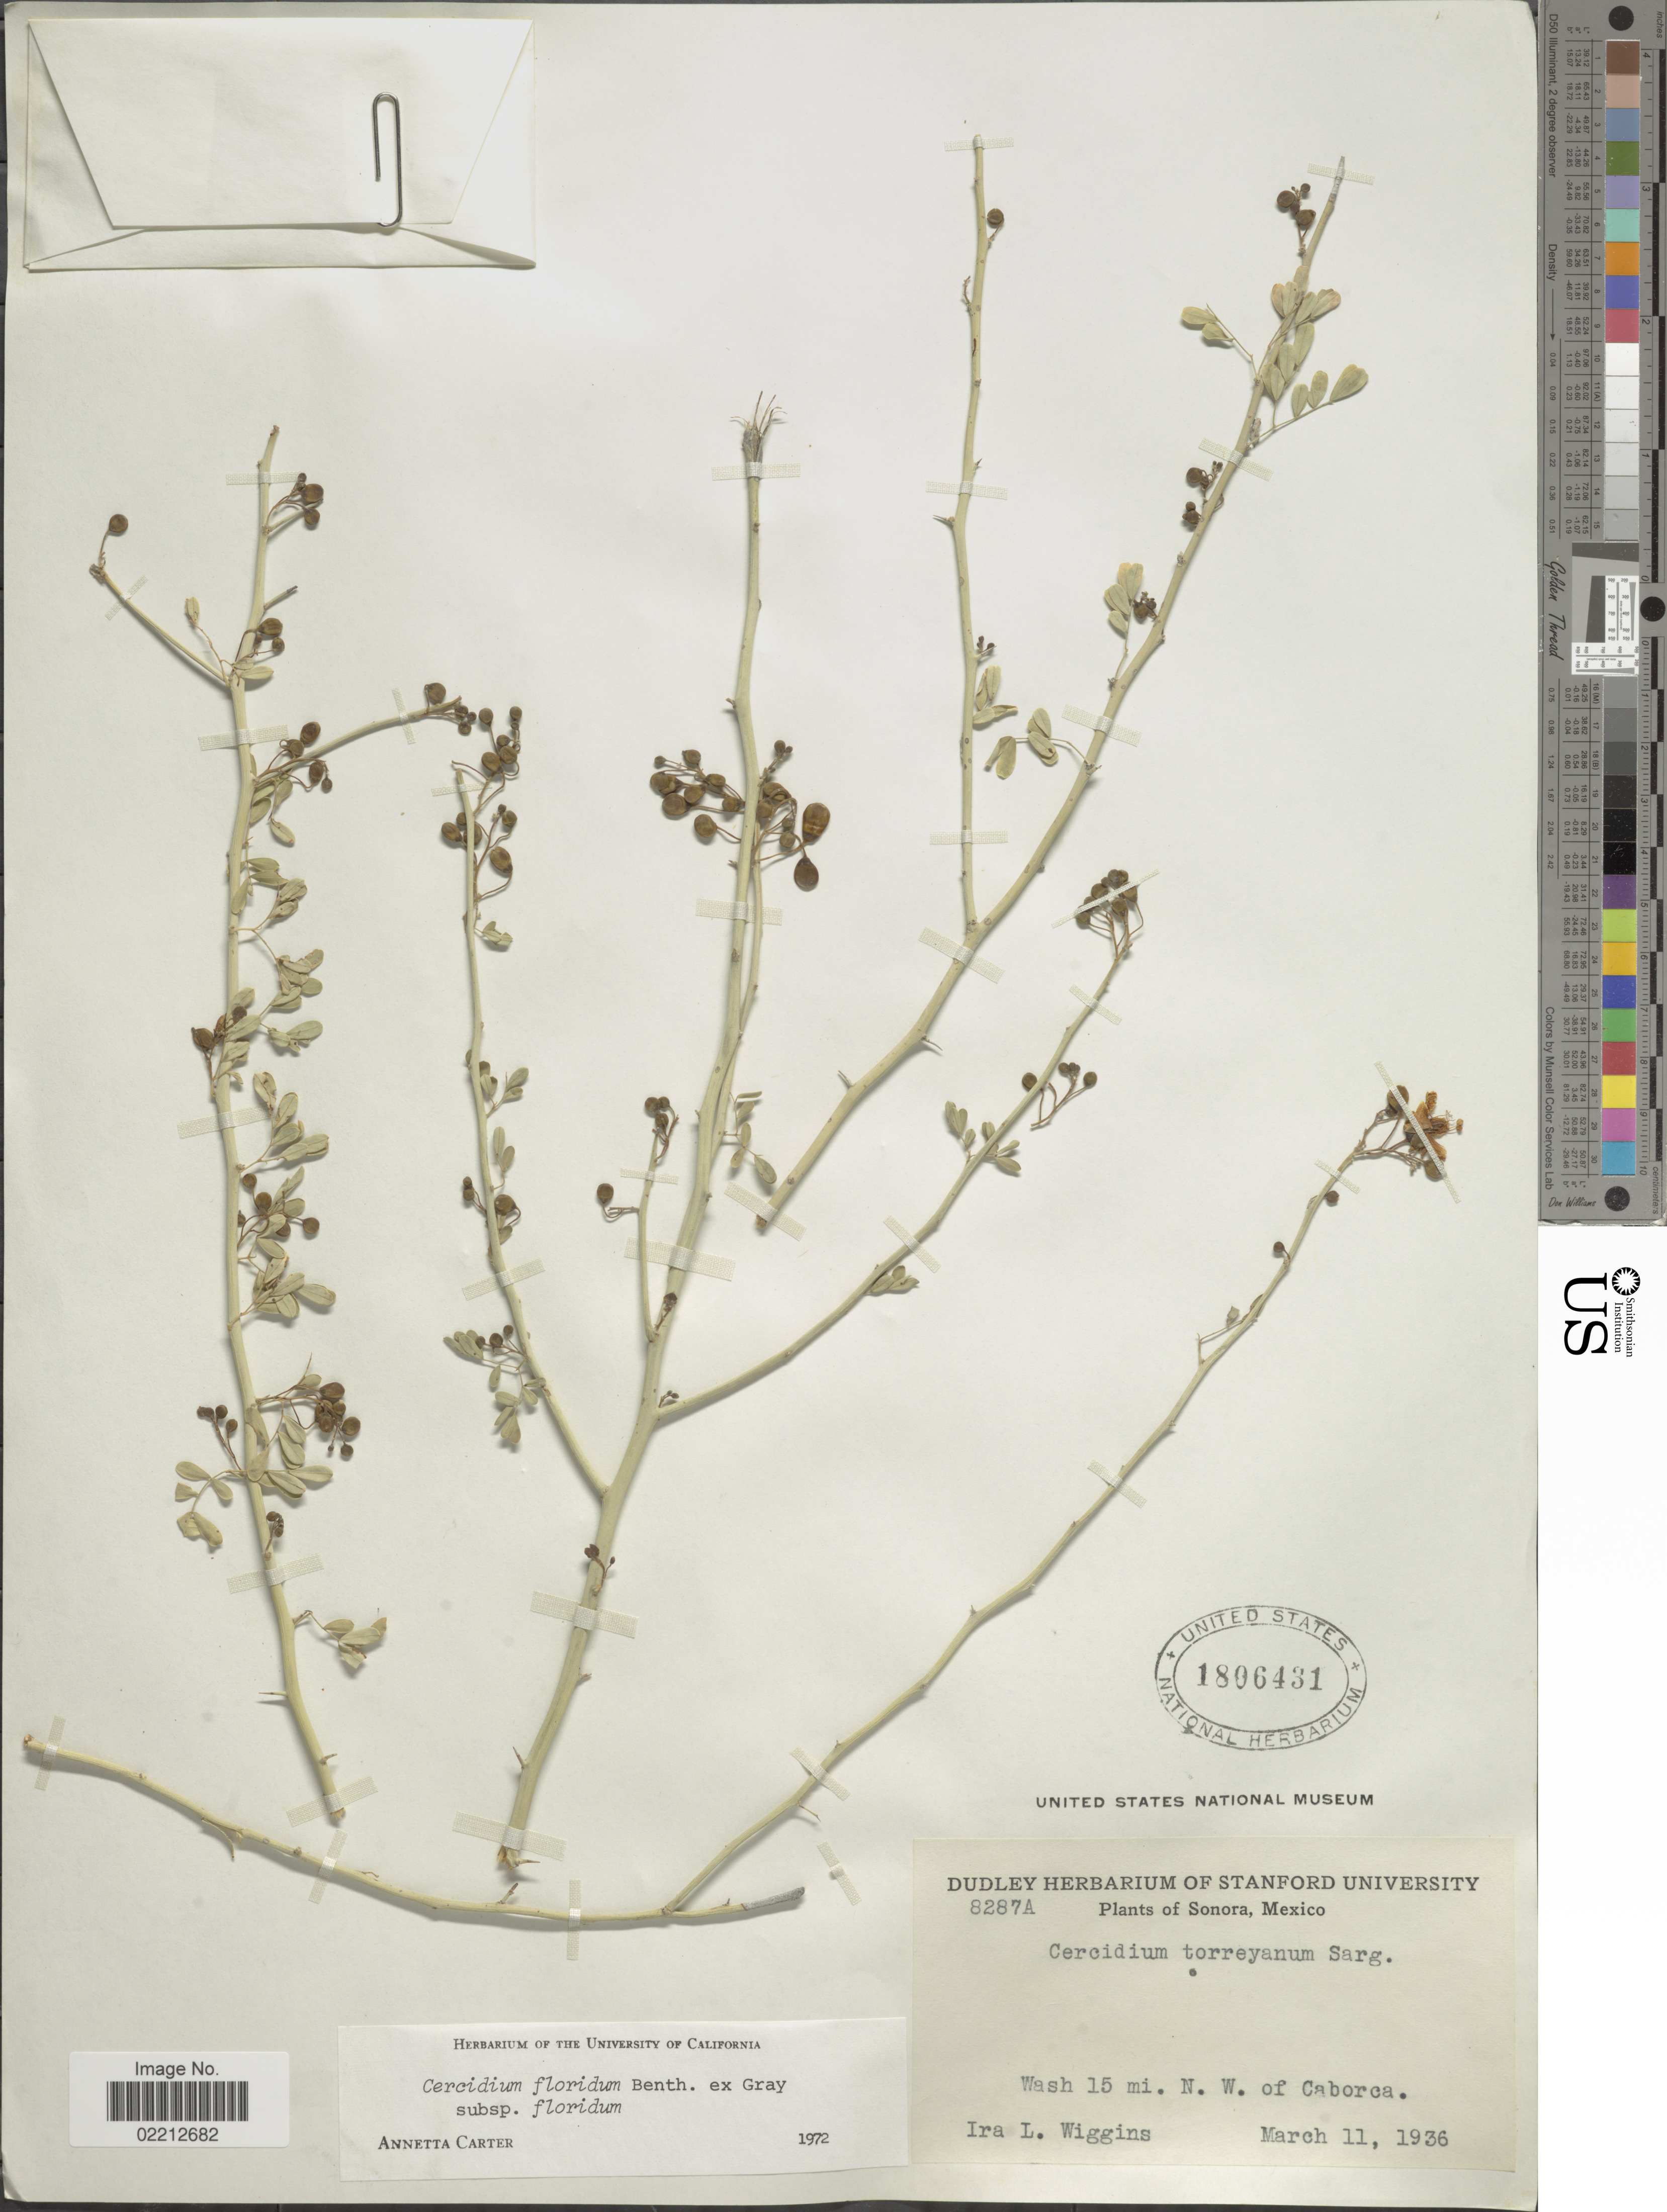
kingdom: Plantae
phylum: Tracheophyta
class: Magnoliopsida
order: Fabales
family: Fabaceae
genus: Parkinsonia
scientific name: Parkinsonia florida subsp. florida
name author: (Benth. ex A. Gray) S. Watson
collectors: I. L. Wiggins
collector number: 8287A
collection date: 1936-03-11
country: Mexico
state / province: Sonora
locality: Wash 15 mi. N.W. of Caborca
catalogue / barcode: US 1806431